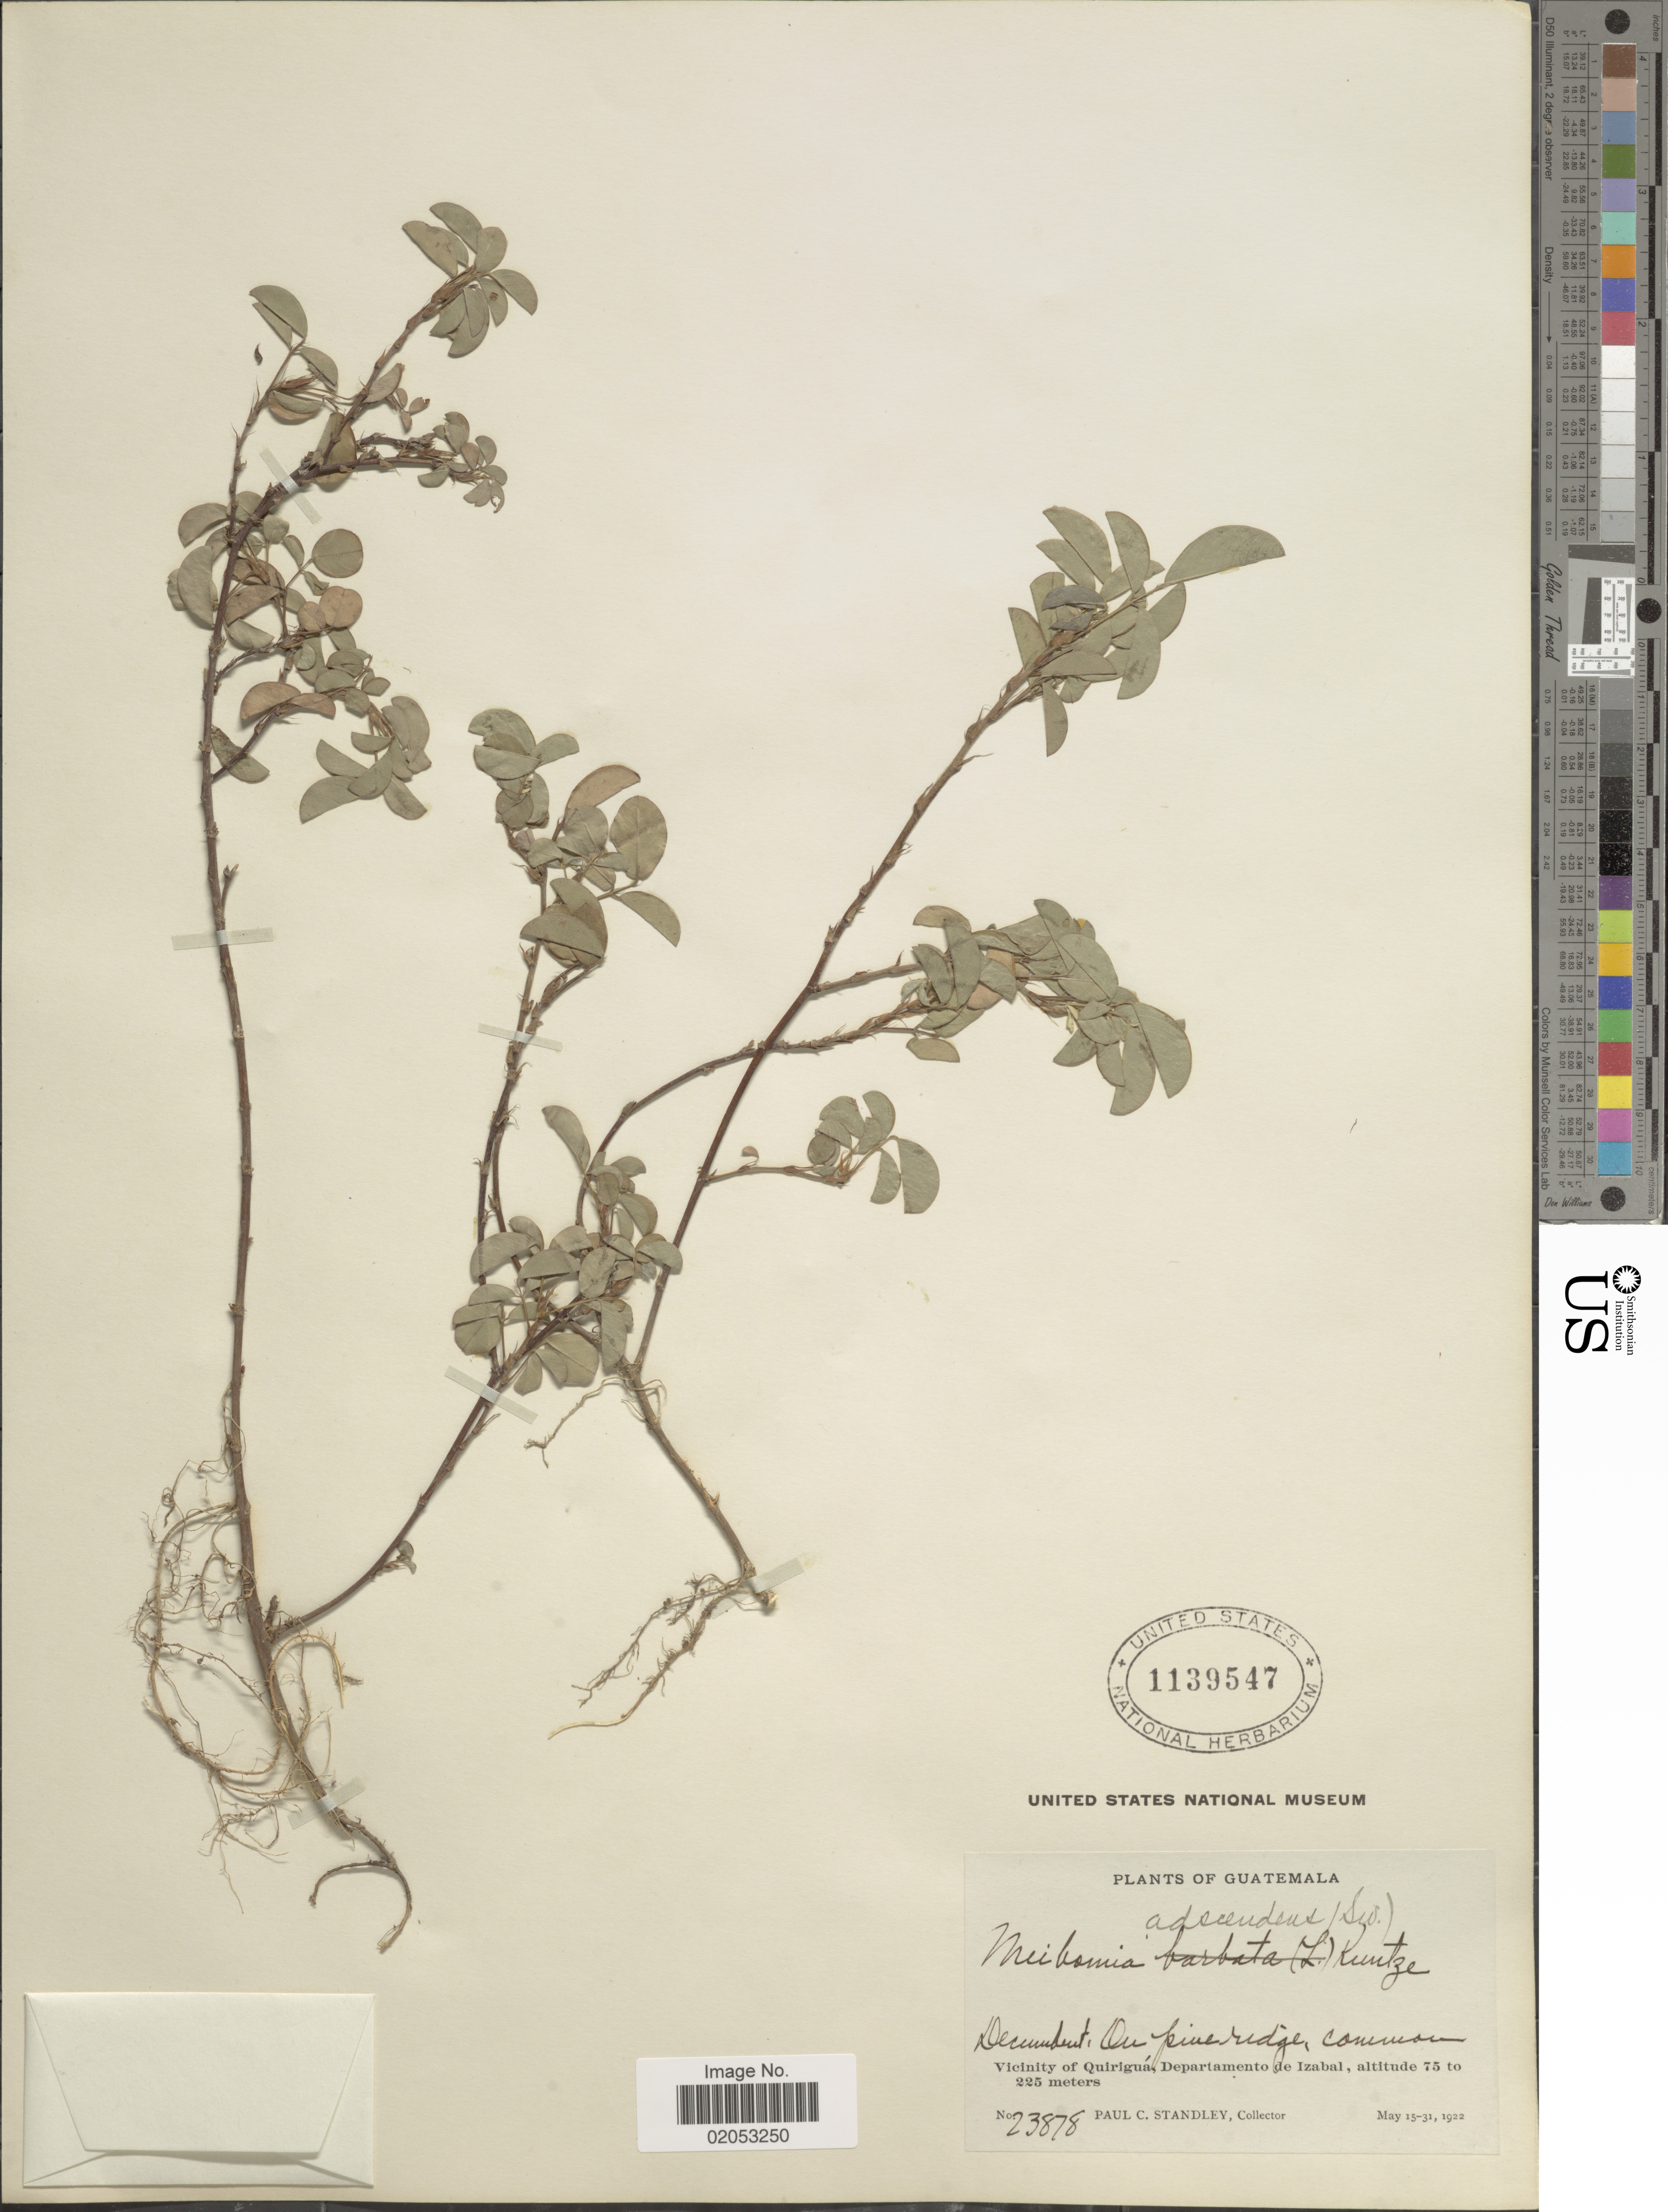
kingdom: Plantae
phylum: Tracheophyta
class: Magnoliopsida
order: Fabales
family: Fabaceae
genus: Grona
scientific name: Grona adscendens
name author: (Sw.) H. Ohashi & K. Ohashi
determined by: Strong, Mark T., (BOT), Smithsonian Institution - National Museum of Natural History (UNITED STATES)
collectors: P. C. Standley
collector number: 23878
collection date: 1922-05-15/1922-05-31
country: Guatemala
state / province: Izabal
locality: Vicinity of Quirigua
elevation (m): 75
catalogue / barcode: US 1139547